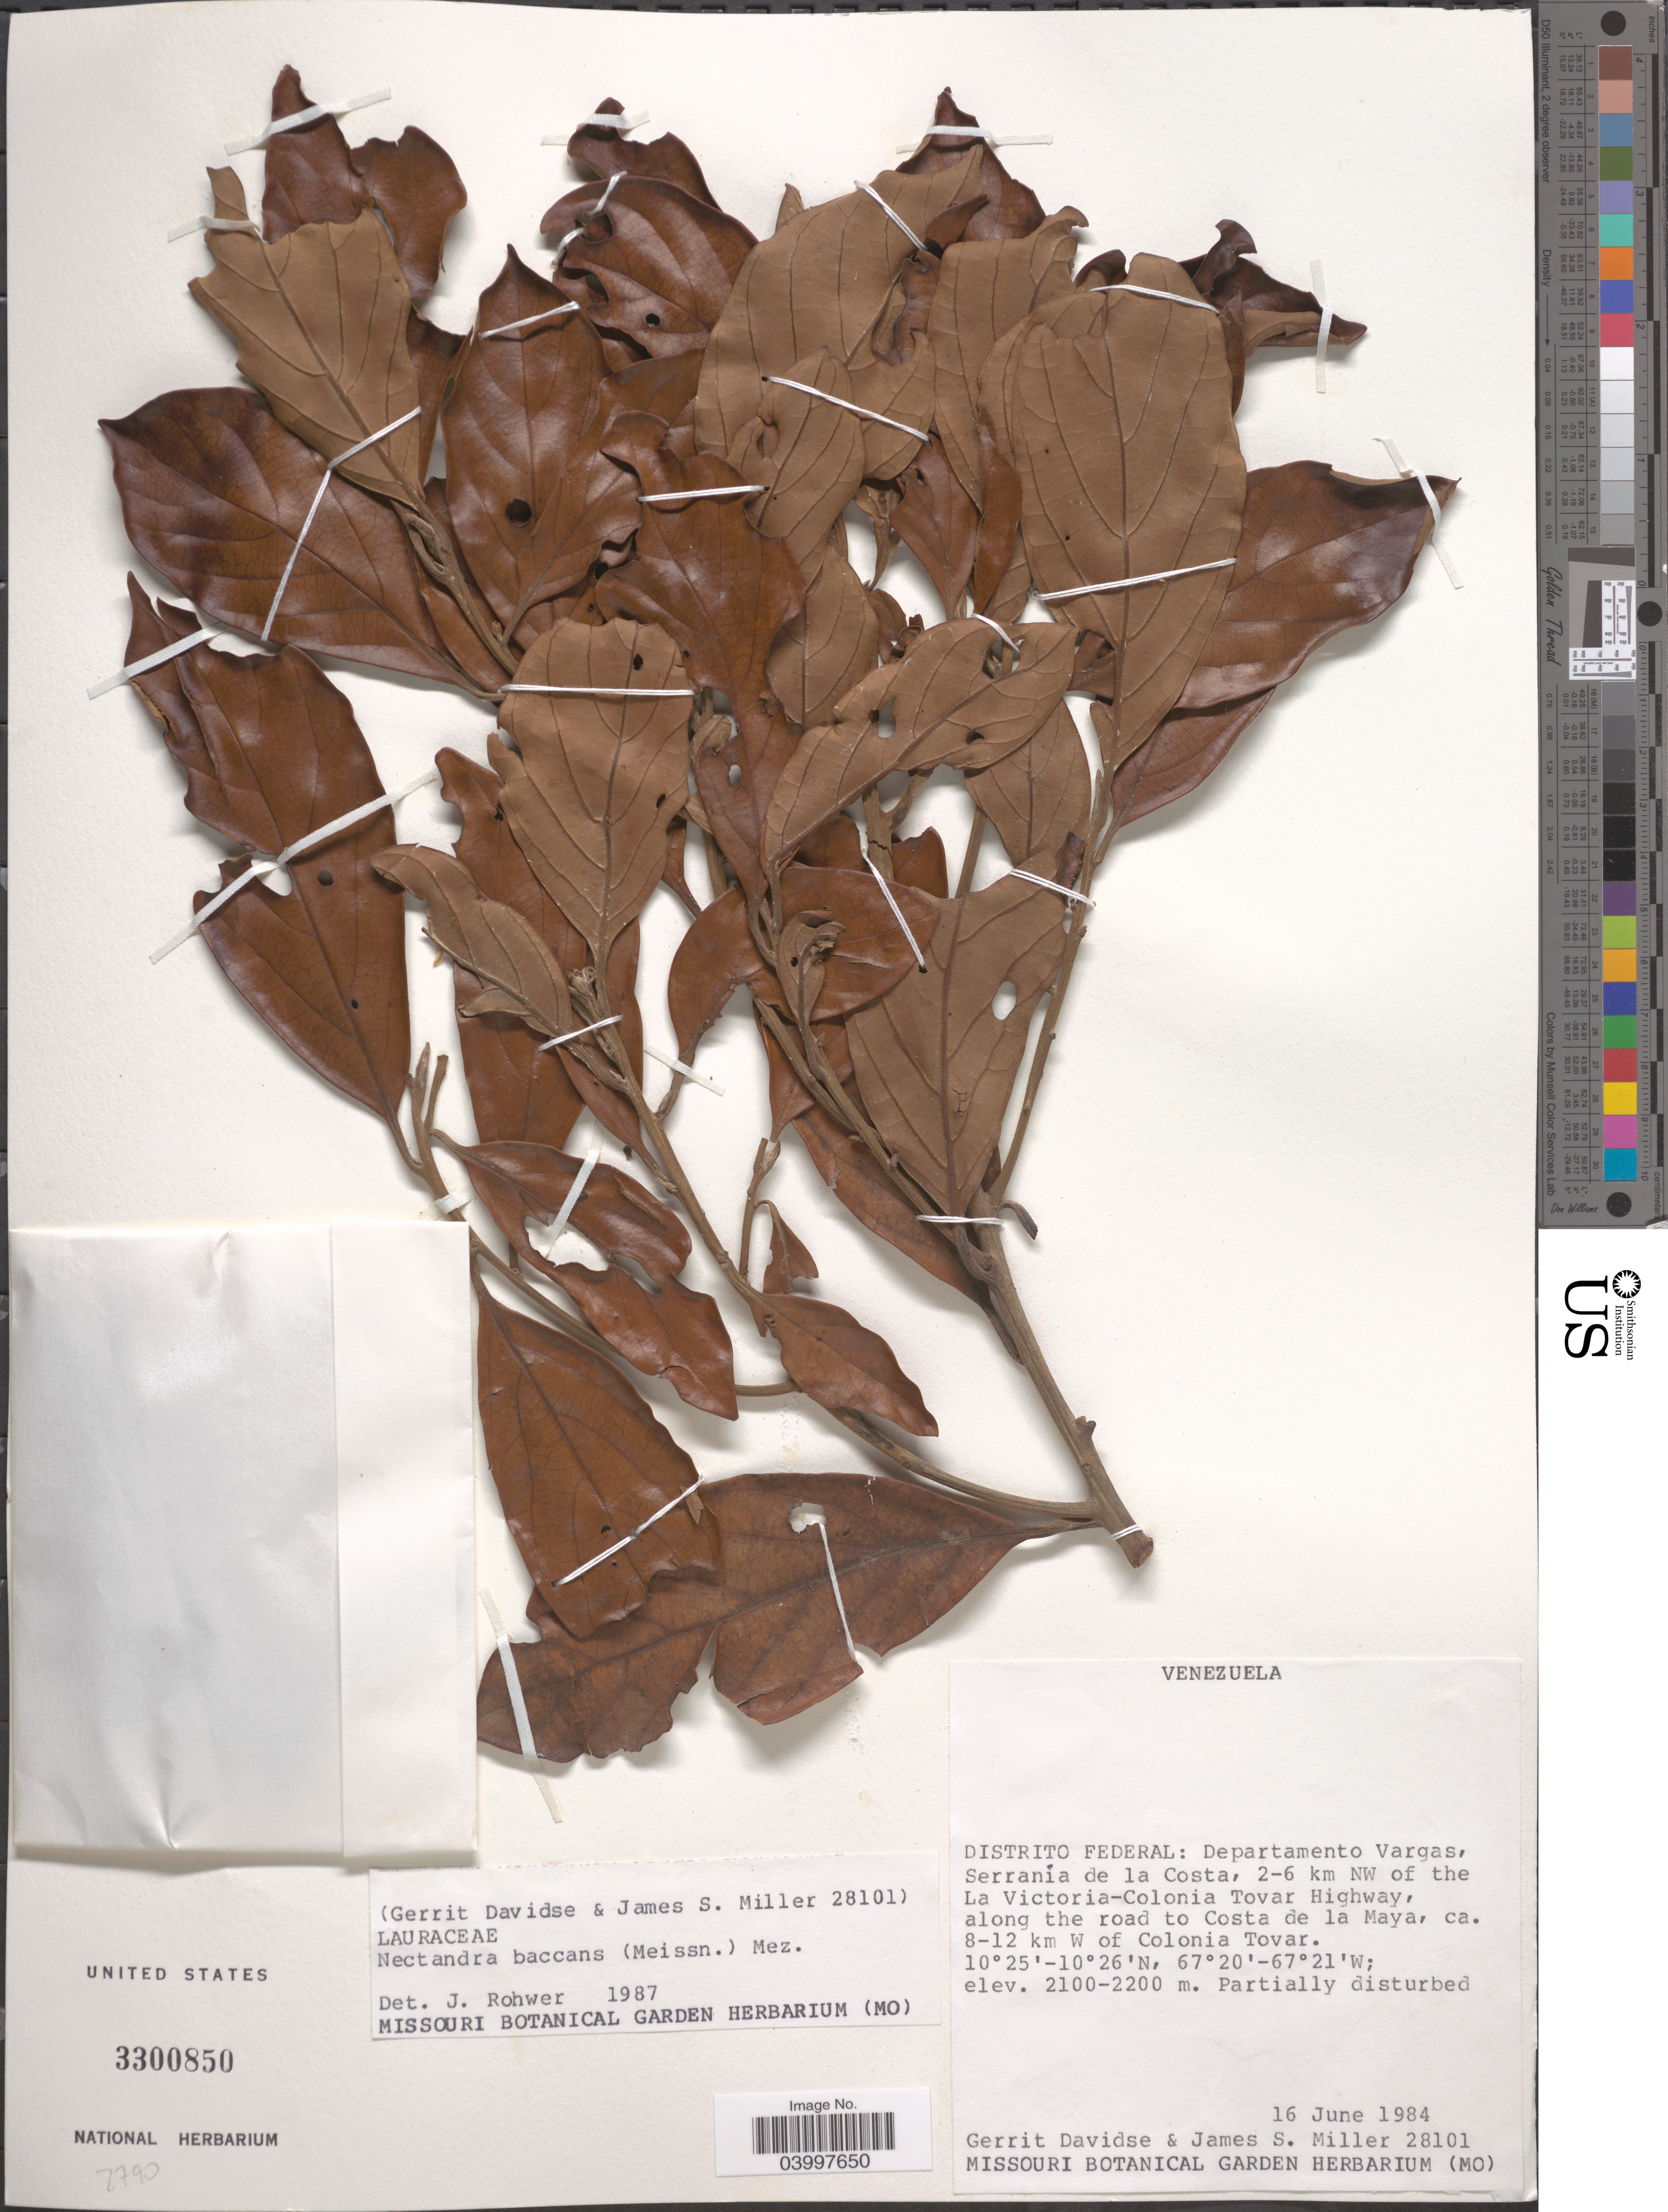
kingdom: Plantae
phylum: Tracheophyta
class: Magnoliopsida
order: Laurales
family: Lauraceae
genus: Nectandra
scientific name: Nectandra baccans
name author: (Klotzsch & H. Karst. ex Meisn.) Mez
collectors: G. Davidse & J. S. Miller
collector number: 28101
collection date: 1984-06-16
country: Venezuela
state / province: Vargas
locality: Distrito Federal: Departamento Vargas, Serranía de la Costa, 2-6 km NW of the La Victoria-Colonia Tovar Highway, along the road to Costa de la Maya, ca. 8-12 km W of Colonia Tovar.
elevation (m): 2100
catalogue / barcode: US 3300850